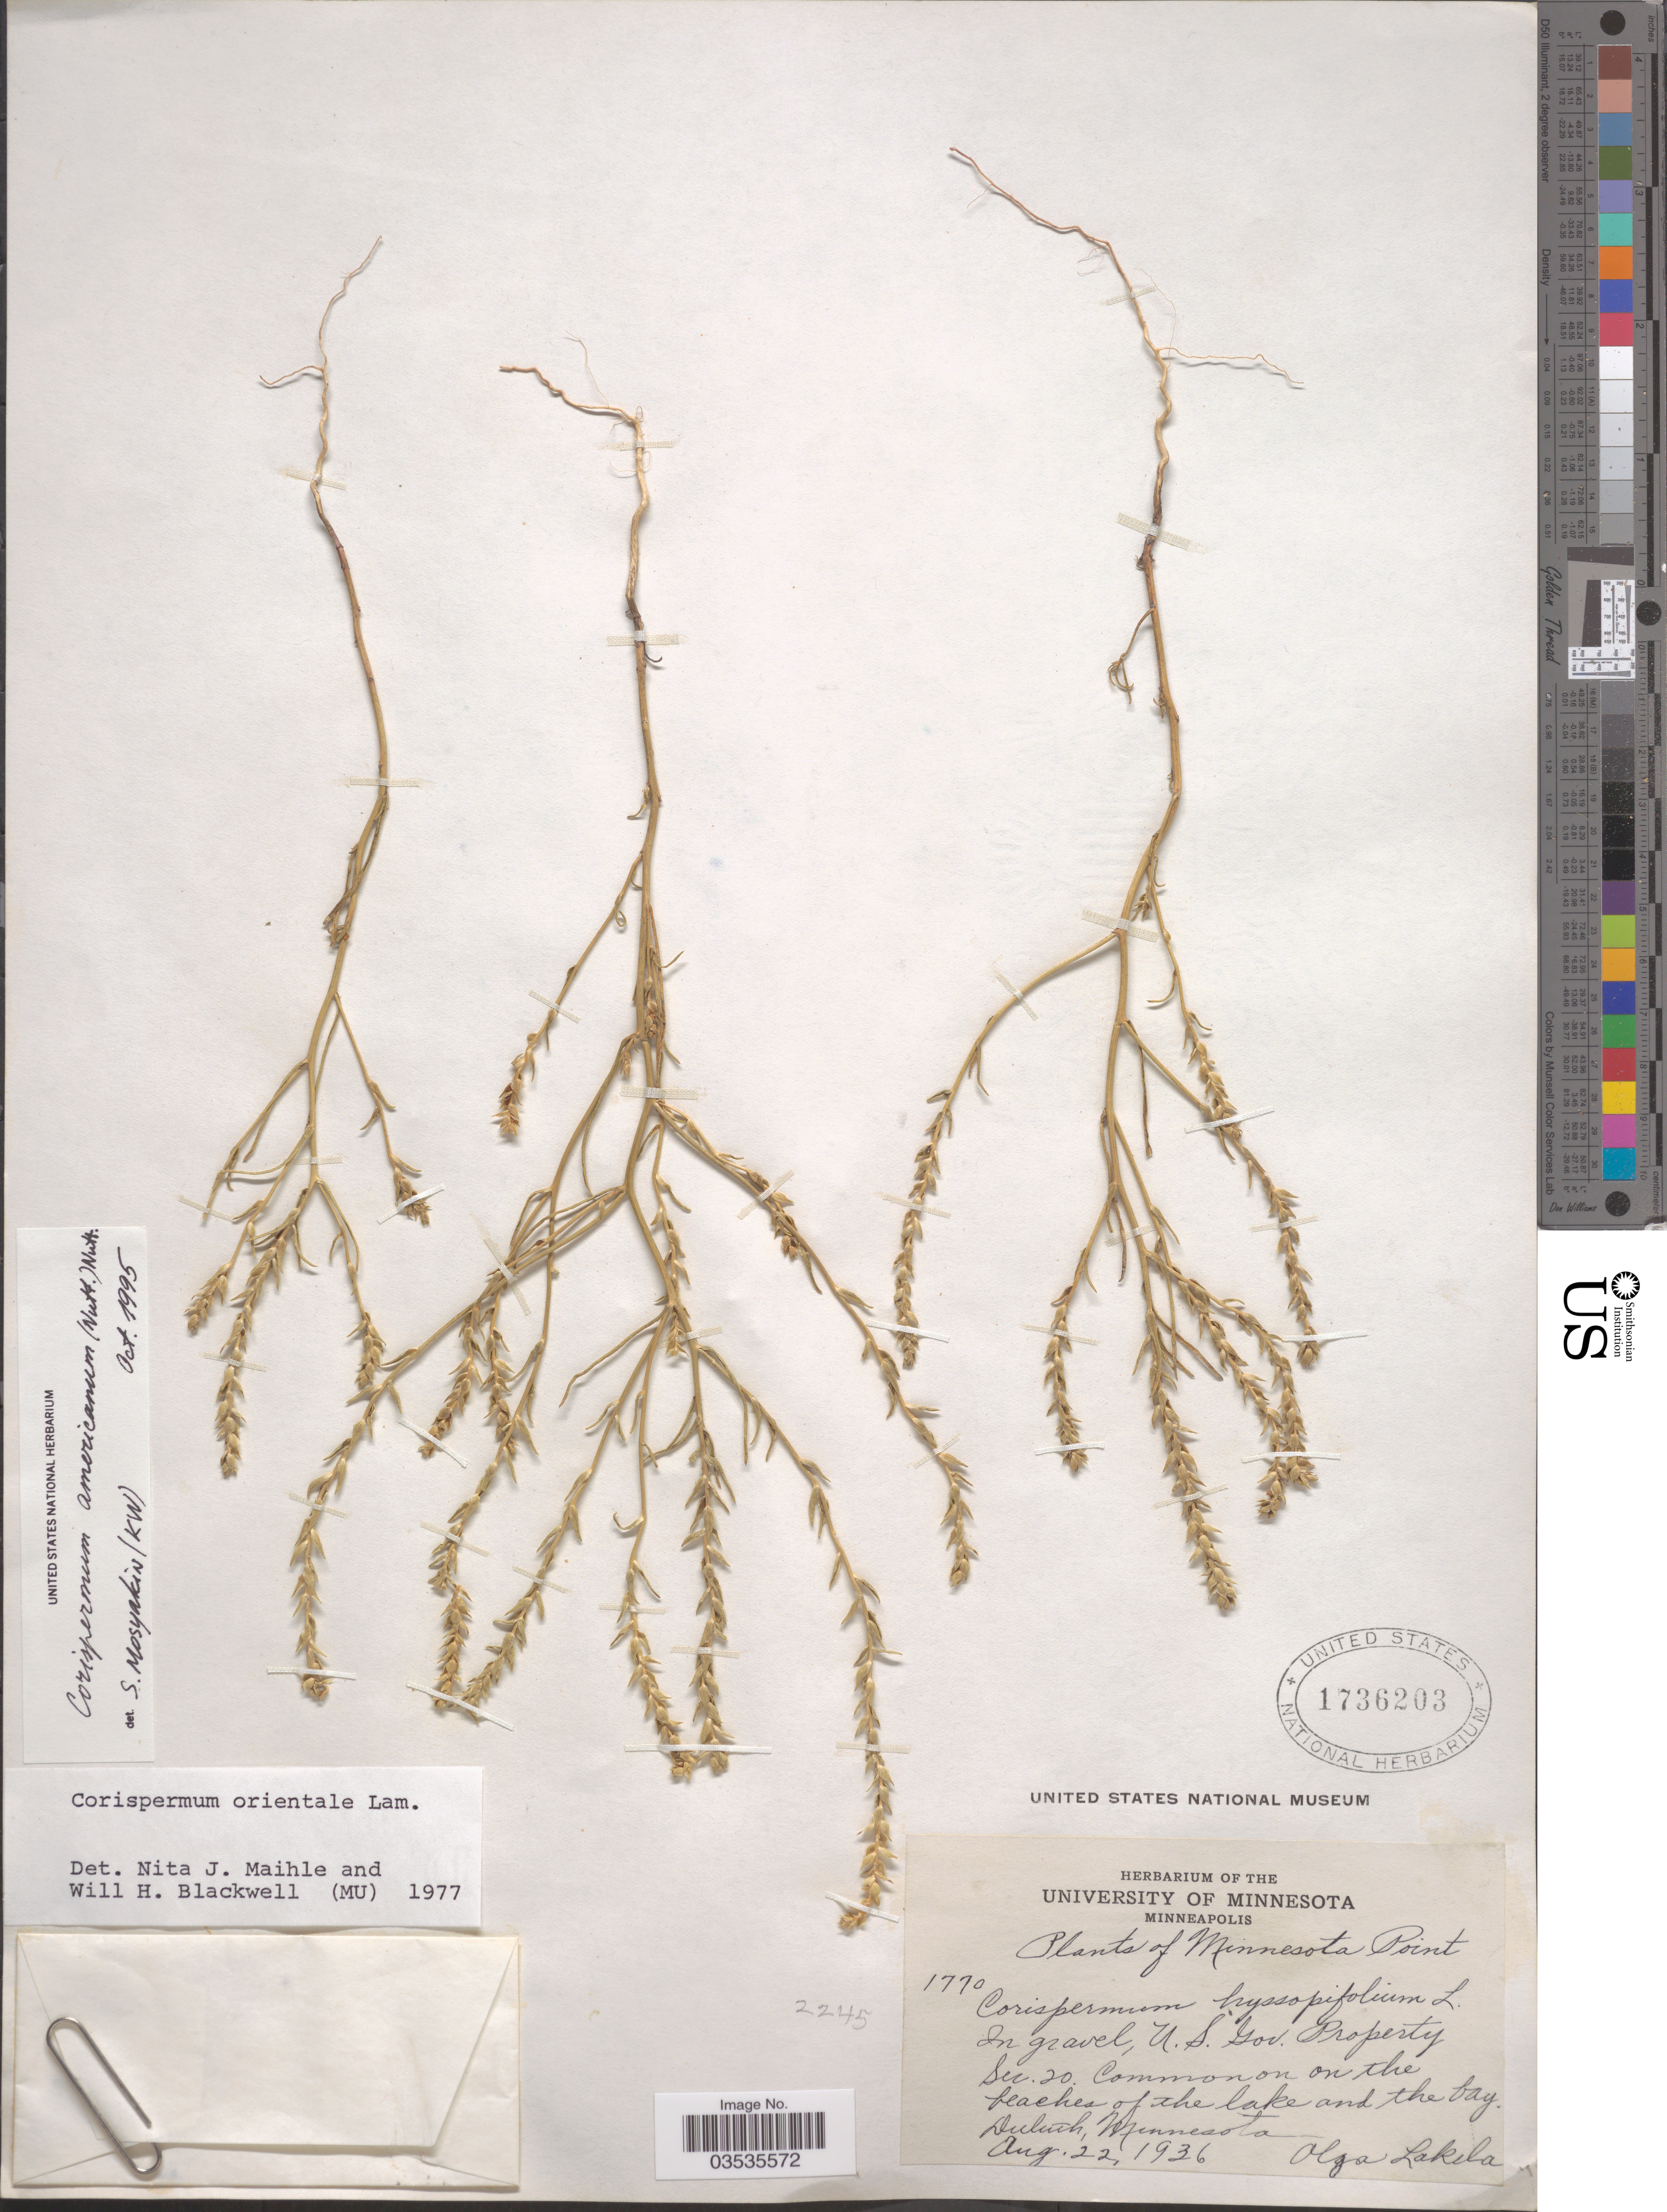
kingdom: Plantae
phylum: Tracheophyta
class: Magnoliopsida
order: Caryophyllales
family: Amaranthaceae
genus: Corispermum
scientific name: Corispermum americanum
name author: (Nutt.) Nutt.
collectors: O. K. Lakela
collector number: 1770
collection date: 1936-08-22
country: United States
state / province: Minnesota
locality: Minnesota Point. In gravel, U. S. Gov. Property Sec. 20. On the beaches of the lake and the bay. Duluth.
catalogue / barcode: US 1736203